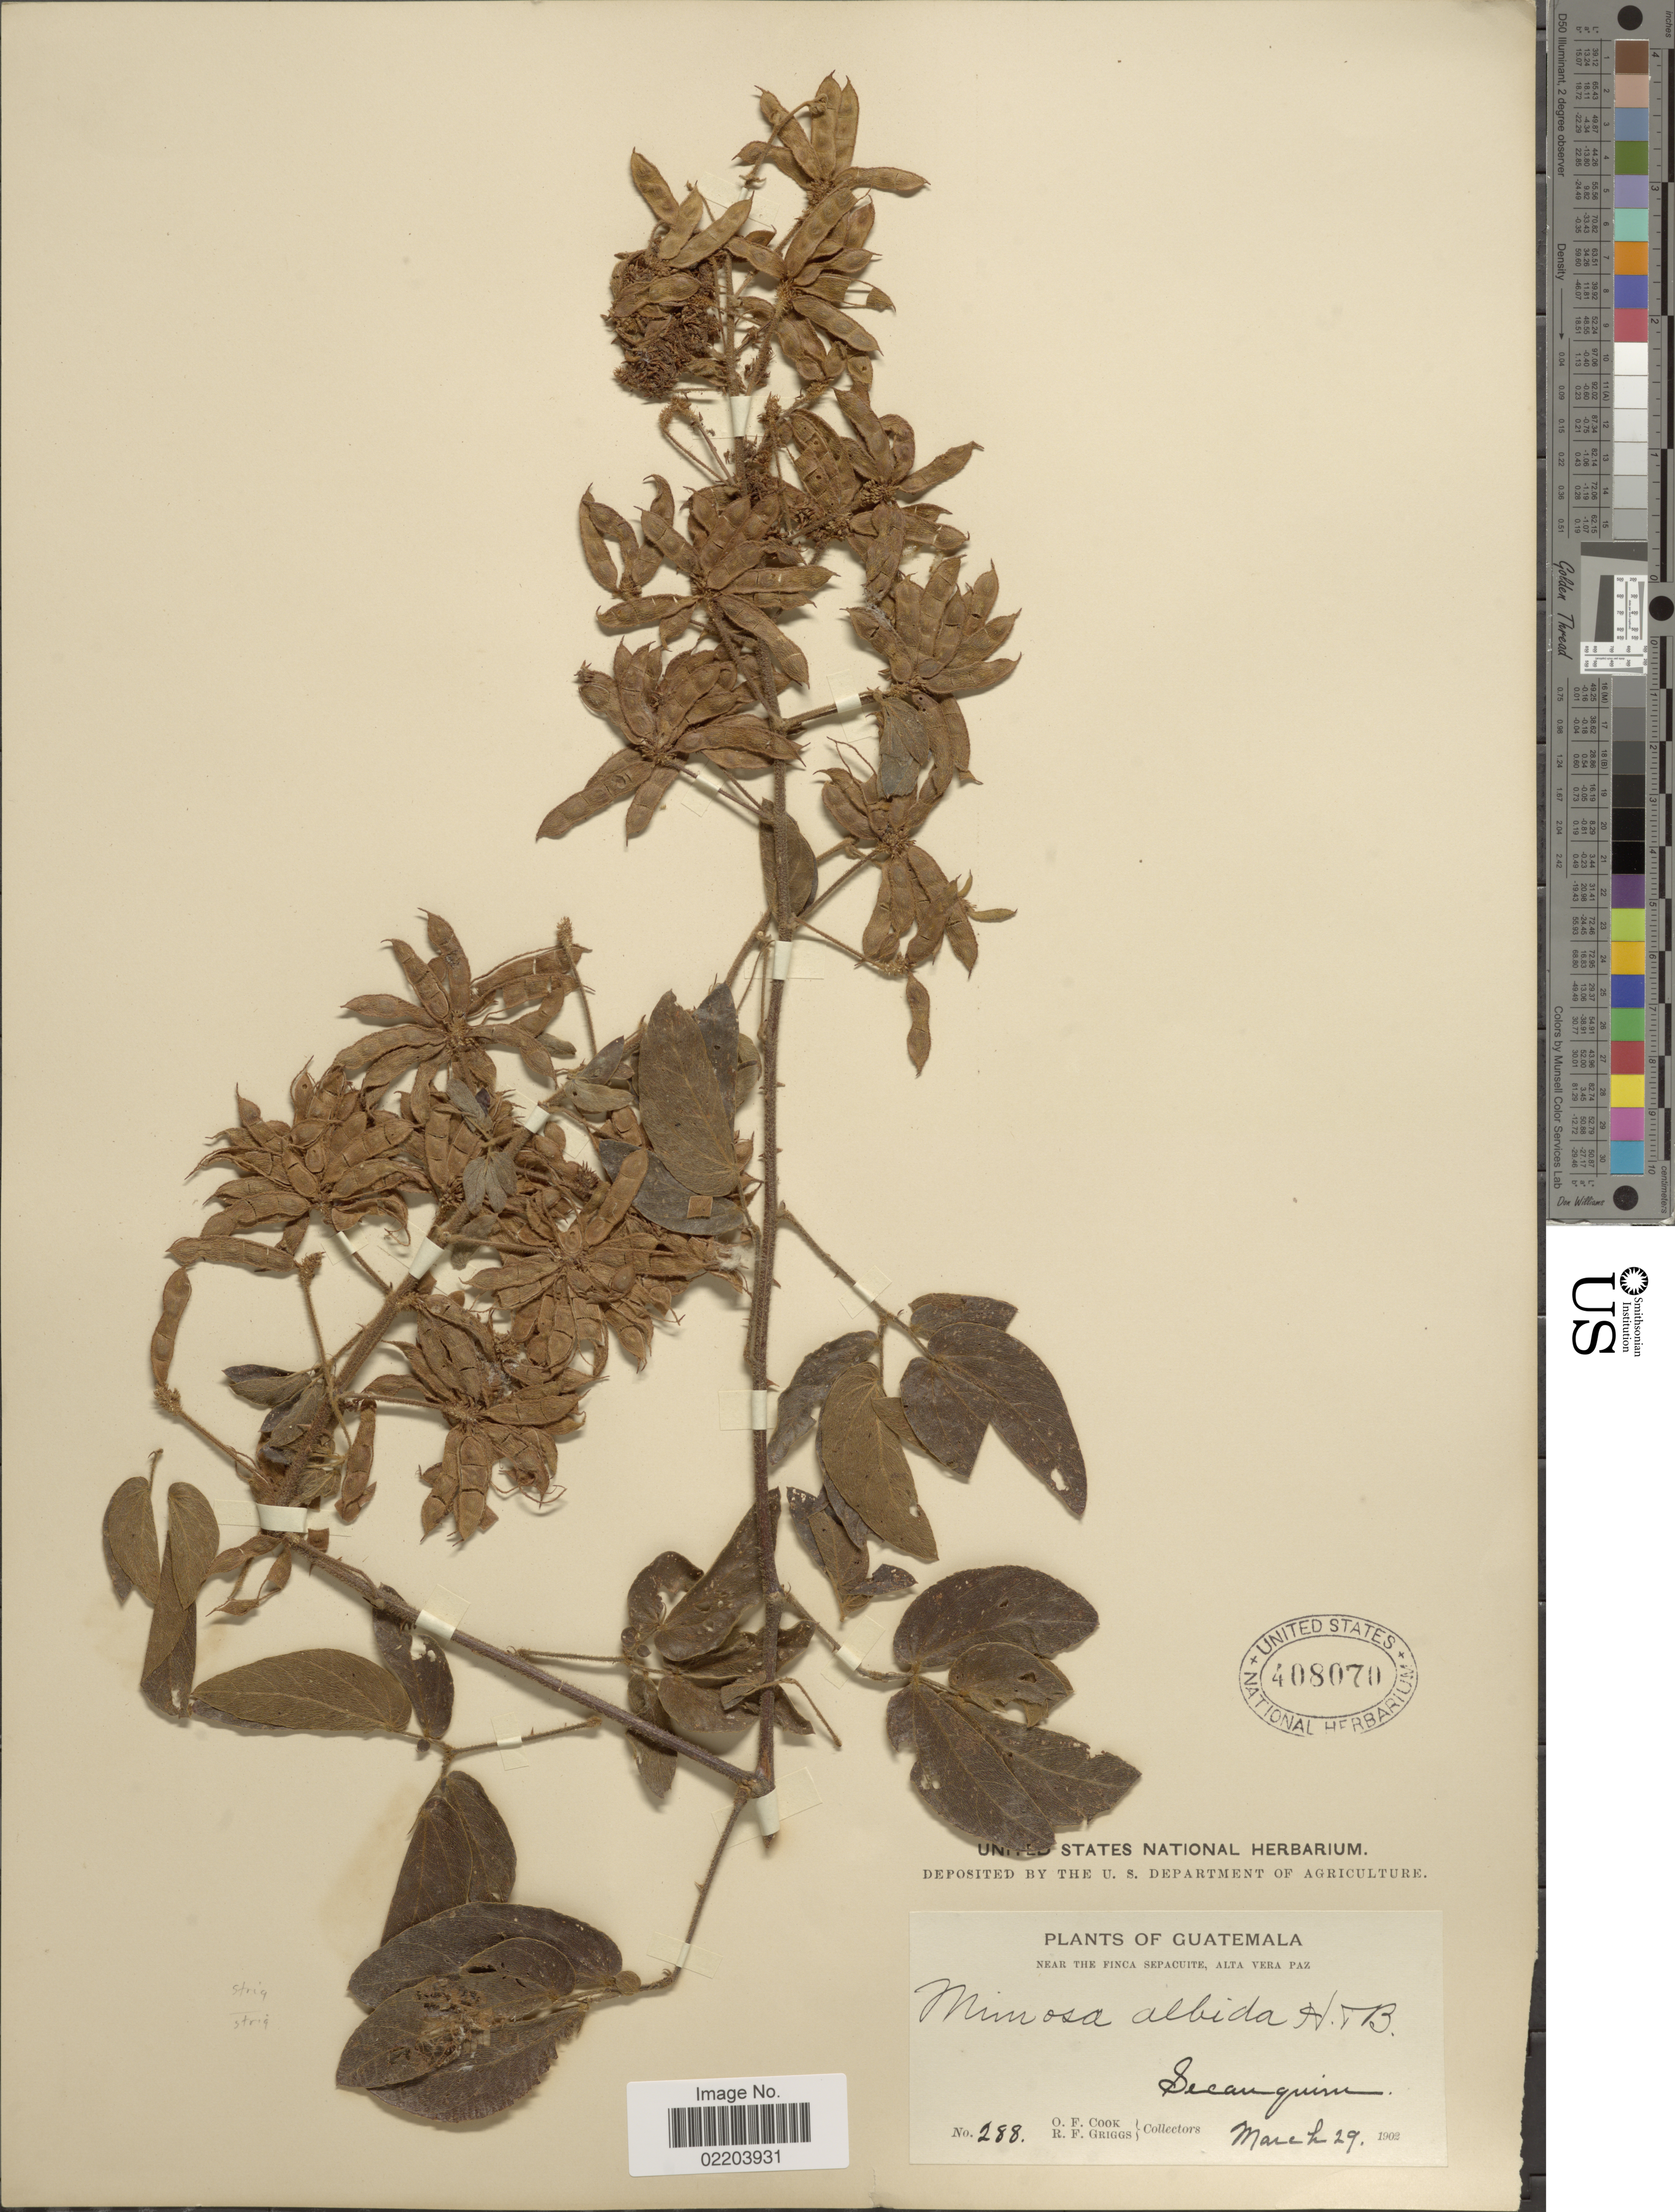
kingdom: Plantae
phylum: Tracheophyta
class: Magnoliopsida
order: Fabales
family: Fabaceae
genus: Mimosa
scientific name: Mimosa albida var. strigosa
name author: (Willd.) B.L. Rob.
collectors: O. F. Cook & R. F. Griggs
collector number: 288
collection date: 1902-03-29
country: Guatemala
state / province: Alta Verapaz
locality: Near The Finca Sepacuite, Secanquim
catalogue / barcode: US 408070